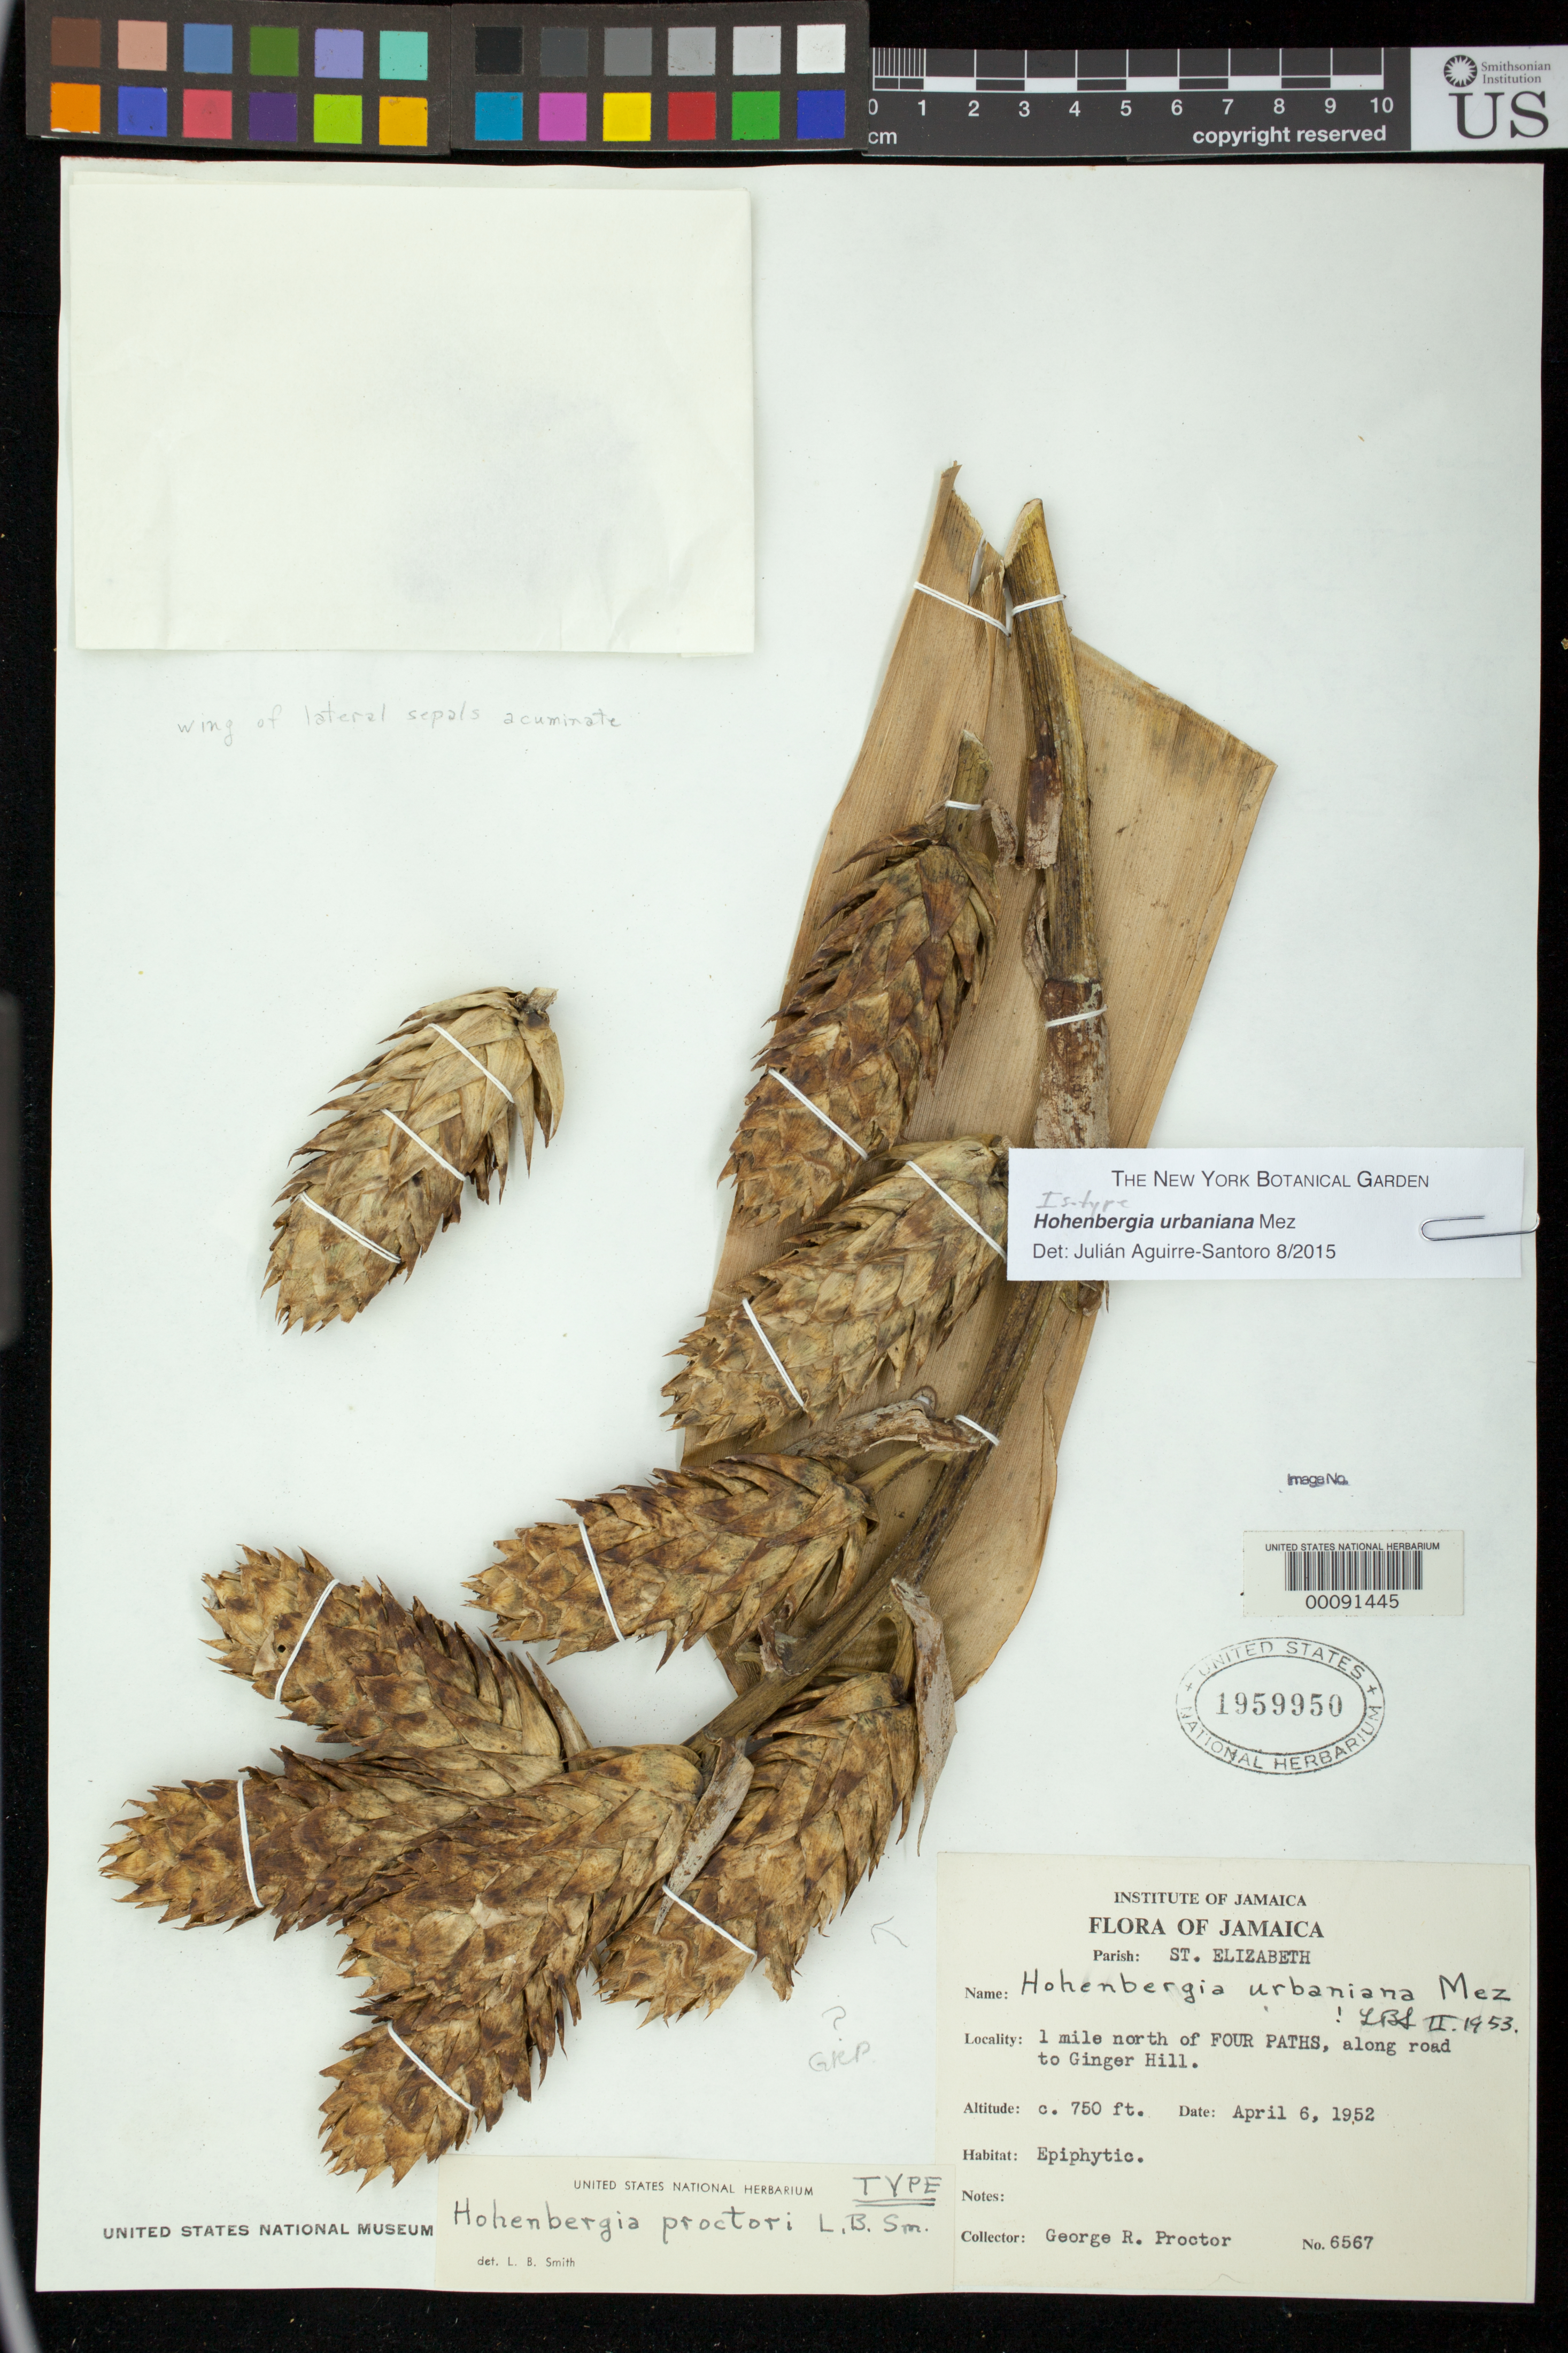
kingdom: Plantae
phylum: Tracheophyta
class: Liliopsida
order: Poales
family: Bromeliaceae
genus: Hohenbergia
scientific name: Hohenbergia proctorii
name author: L.B. Sm.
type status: Holotype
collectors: G. R. Proctor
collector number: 6567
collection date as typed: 06 Apr 1952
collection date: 1952-04-06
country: Jamaica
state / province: Saint Elizabeth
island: Greater Antilles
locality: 1 mile N of four paths, road to Ginger Hill; alt. 750 ft.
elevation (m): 229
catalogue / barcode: US 1959950